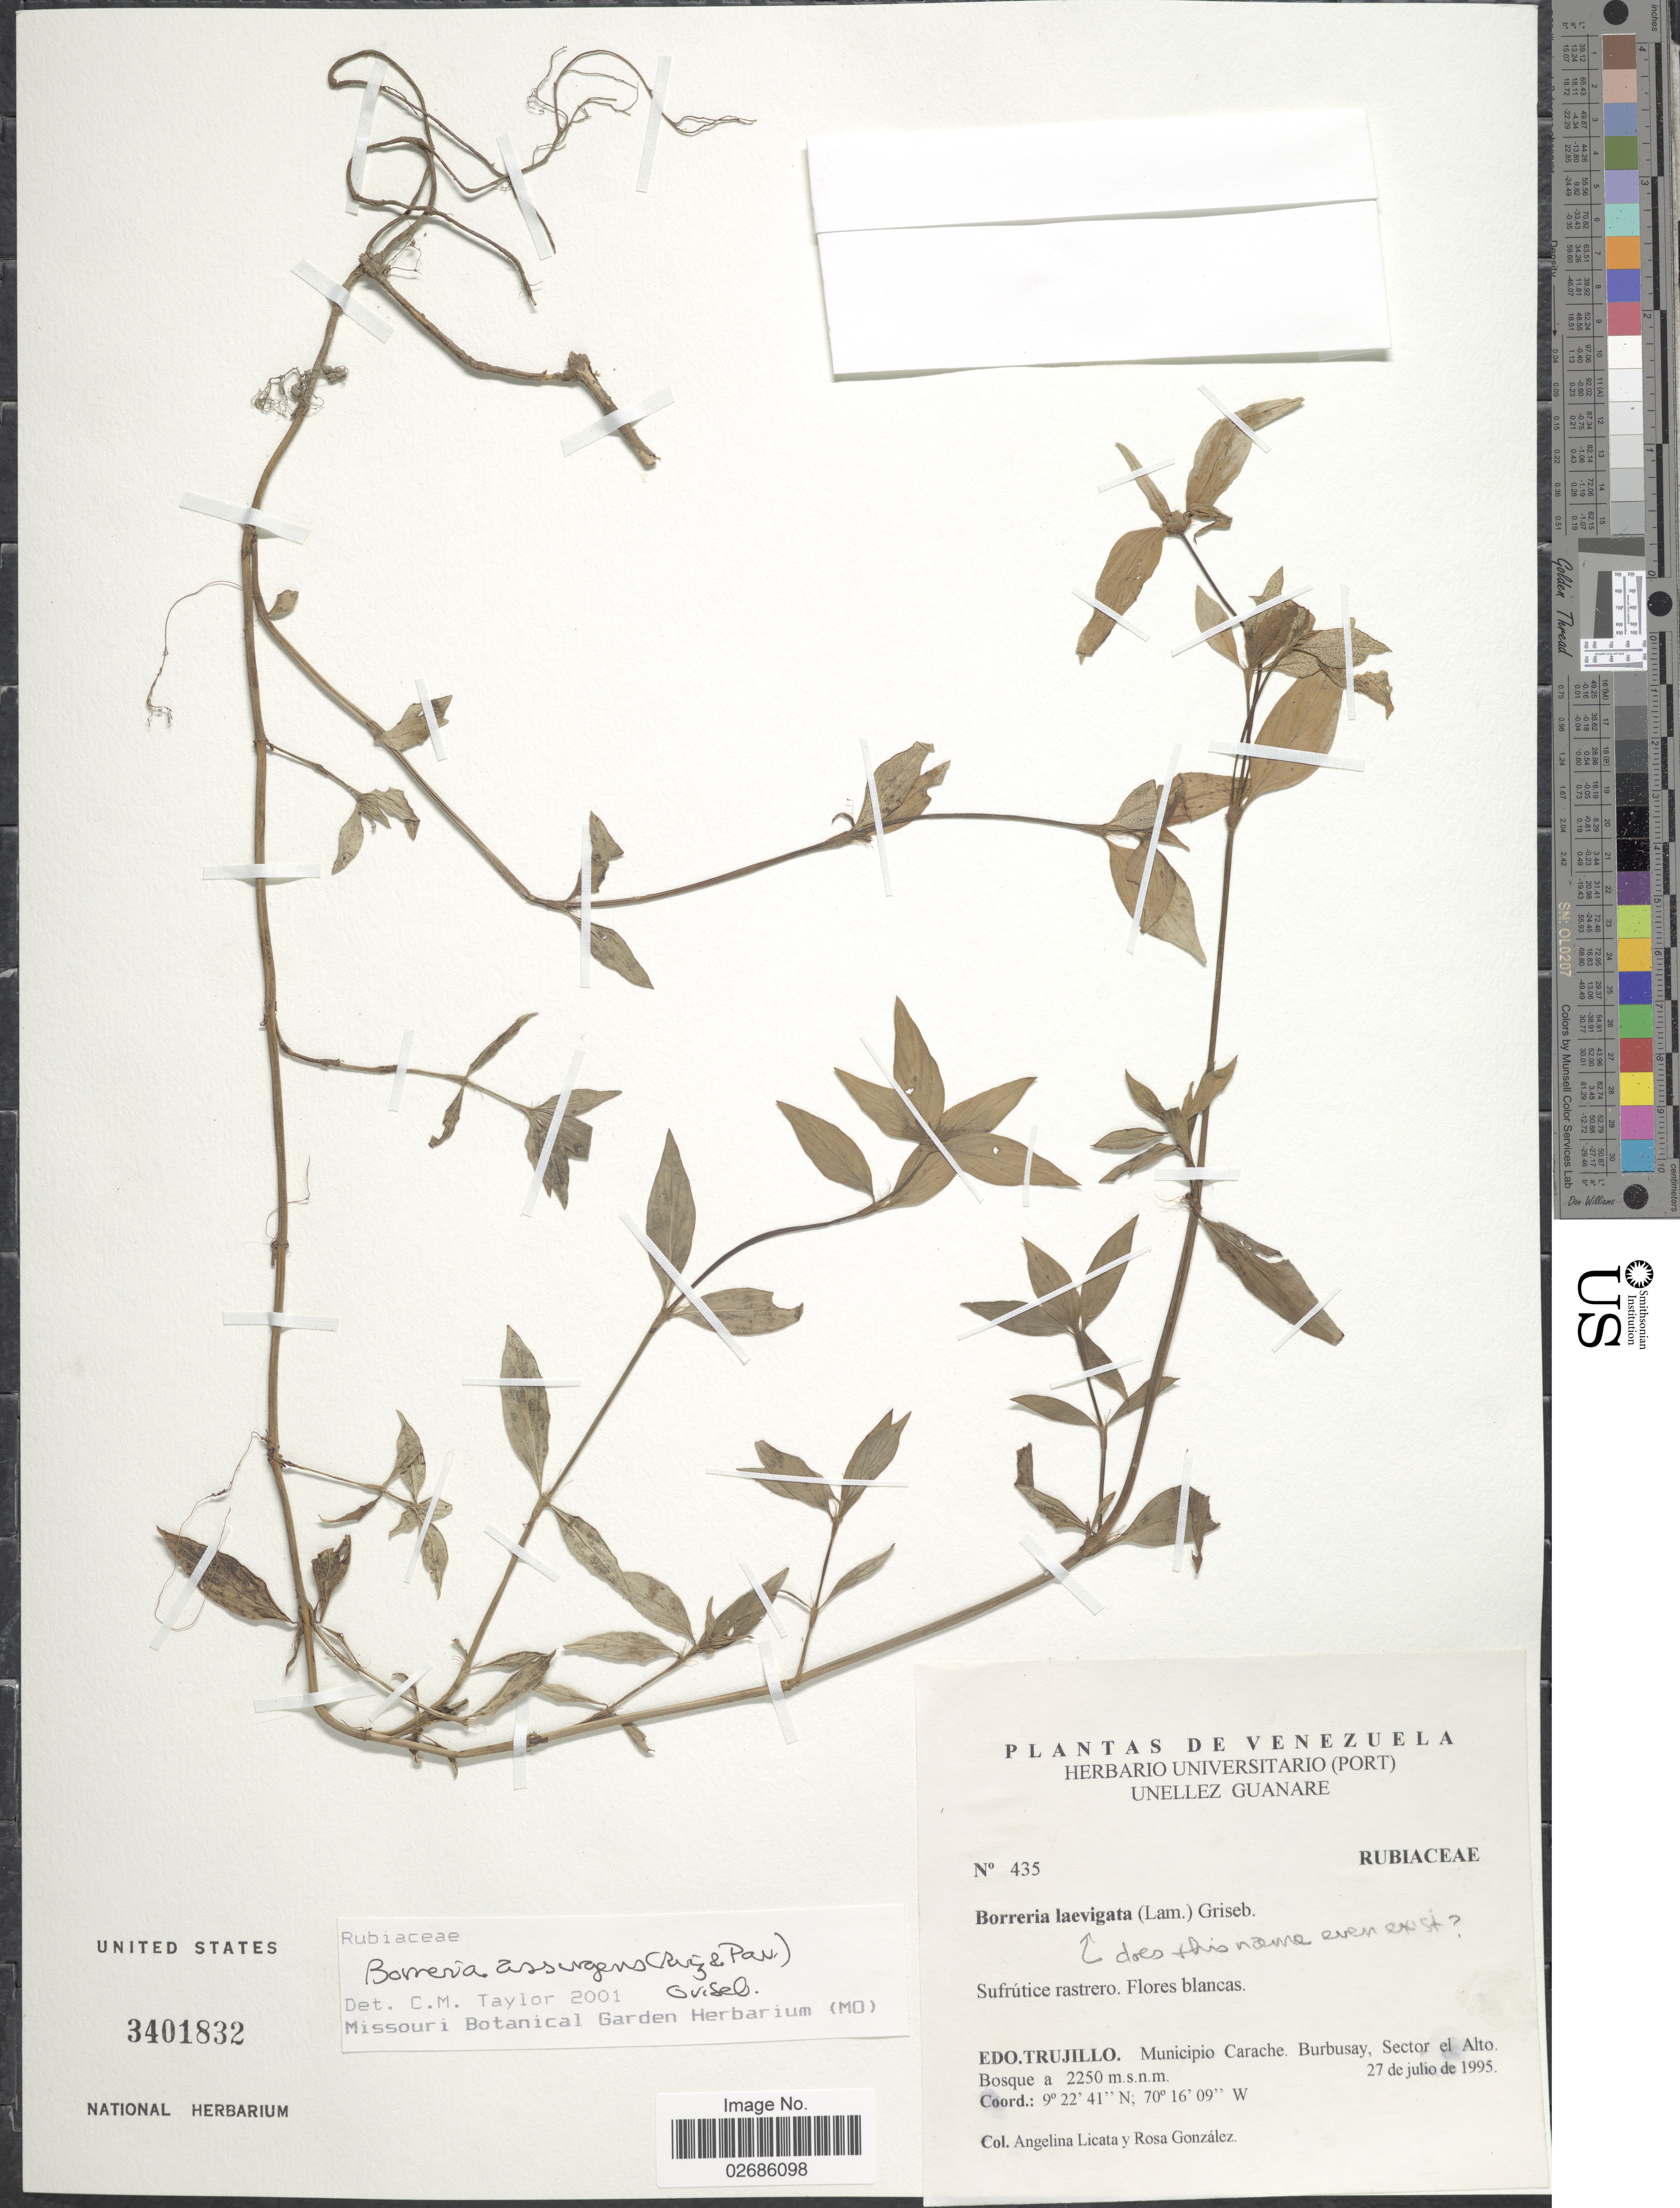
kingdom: Plantae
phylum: Tracheophyta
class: Magnoliopsida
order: Gentianales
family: Rubiaceae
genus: Borreria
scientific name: Borreria assurgens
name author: (Ruiz & Pav.) Griseb.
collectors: A. Licata & R. González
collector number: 435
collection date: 1995-07-27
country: Venezuela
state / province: Trujillo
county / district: Carache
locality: Burbusay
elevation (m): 2250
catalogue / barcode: US 3401832